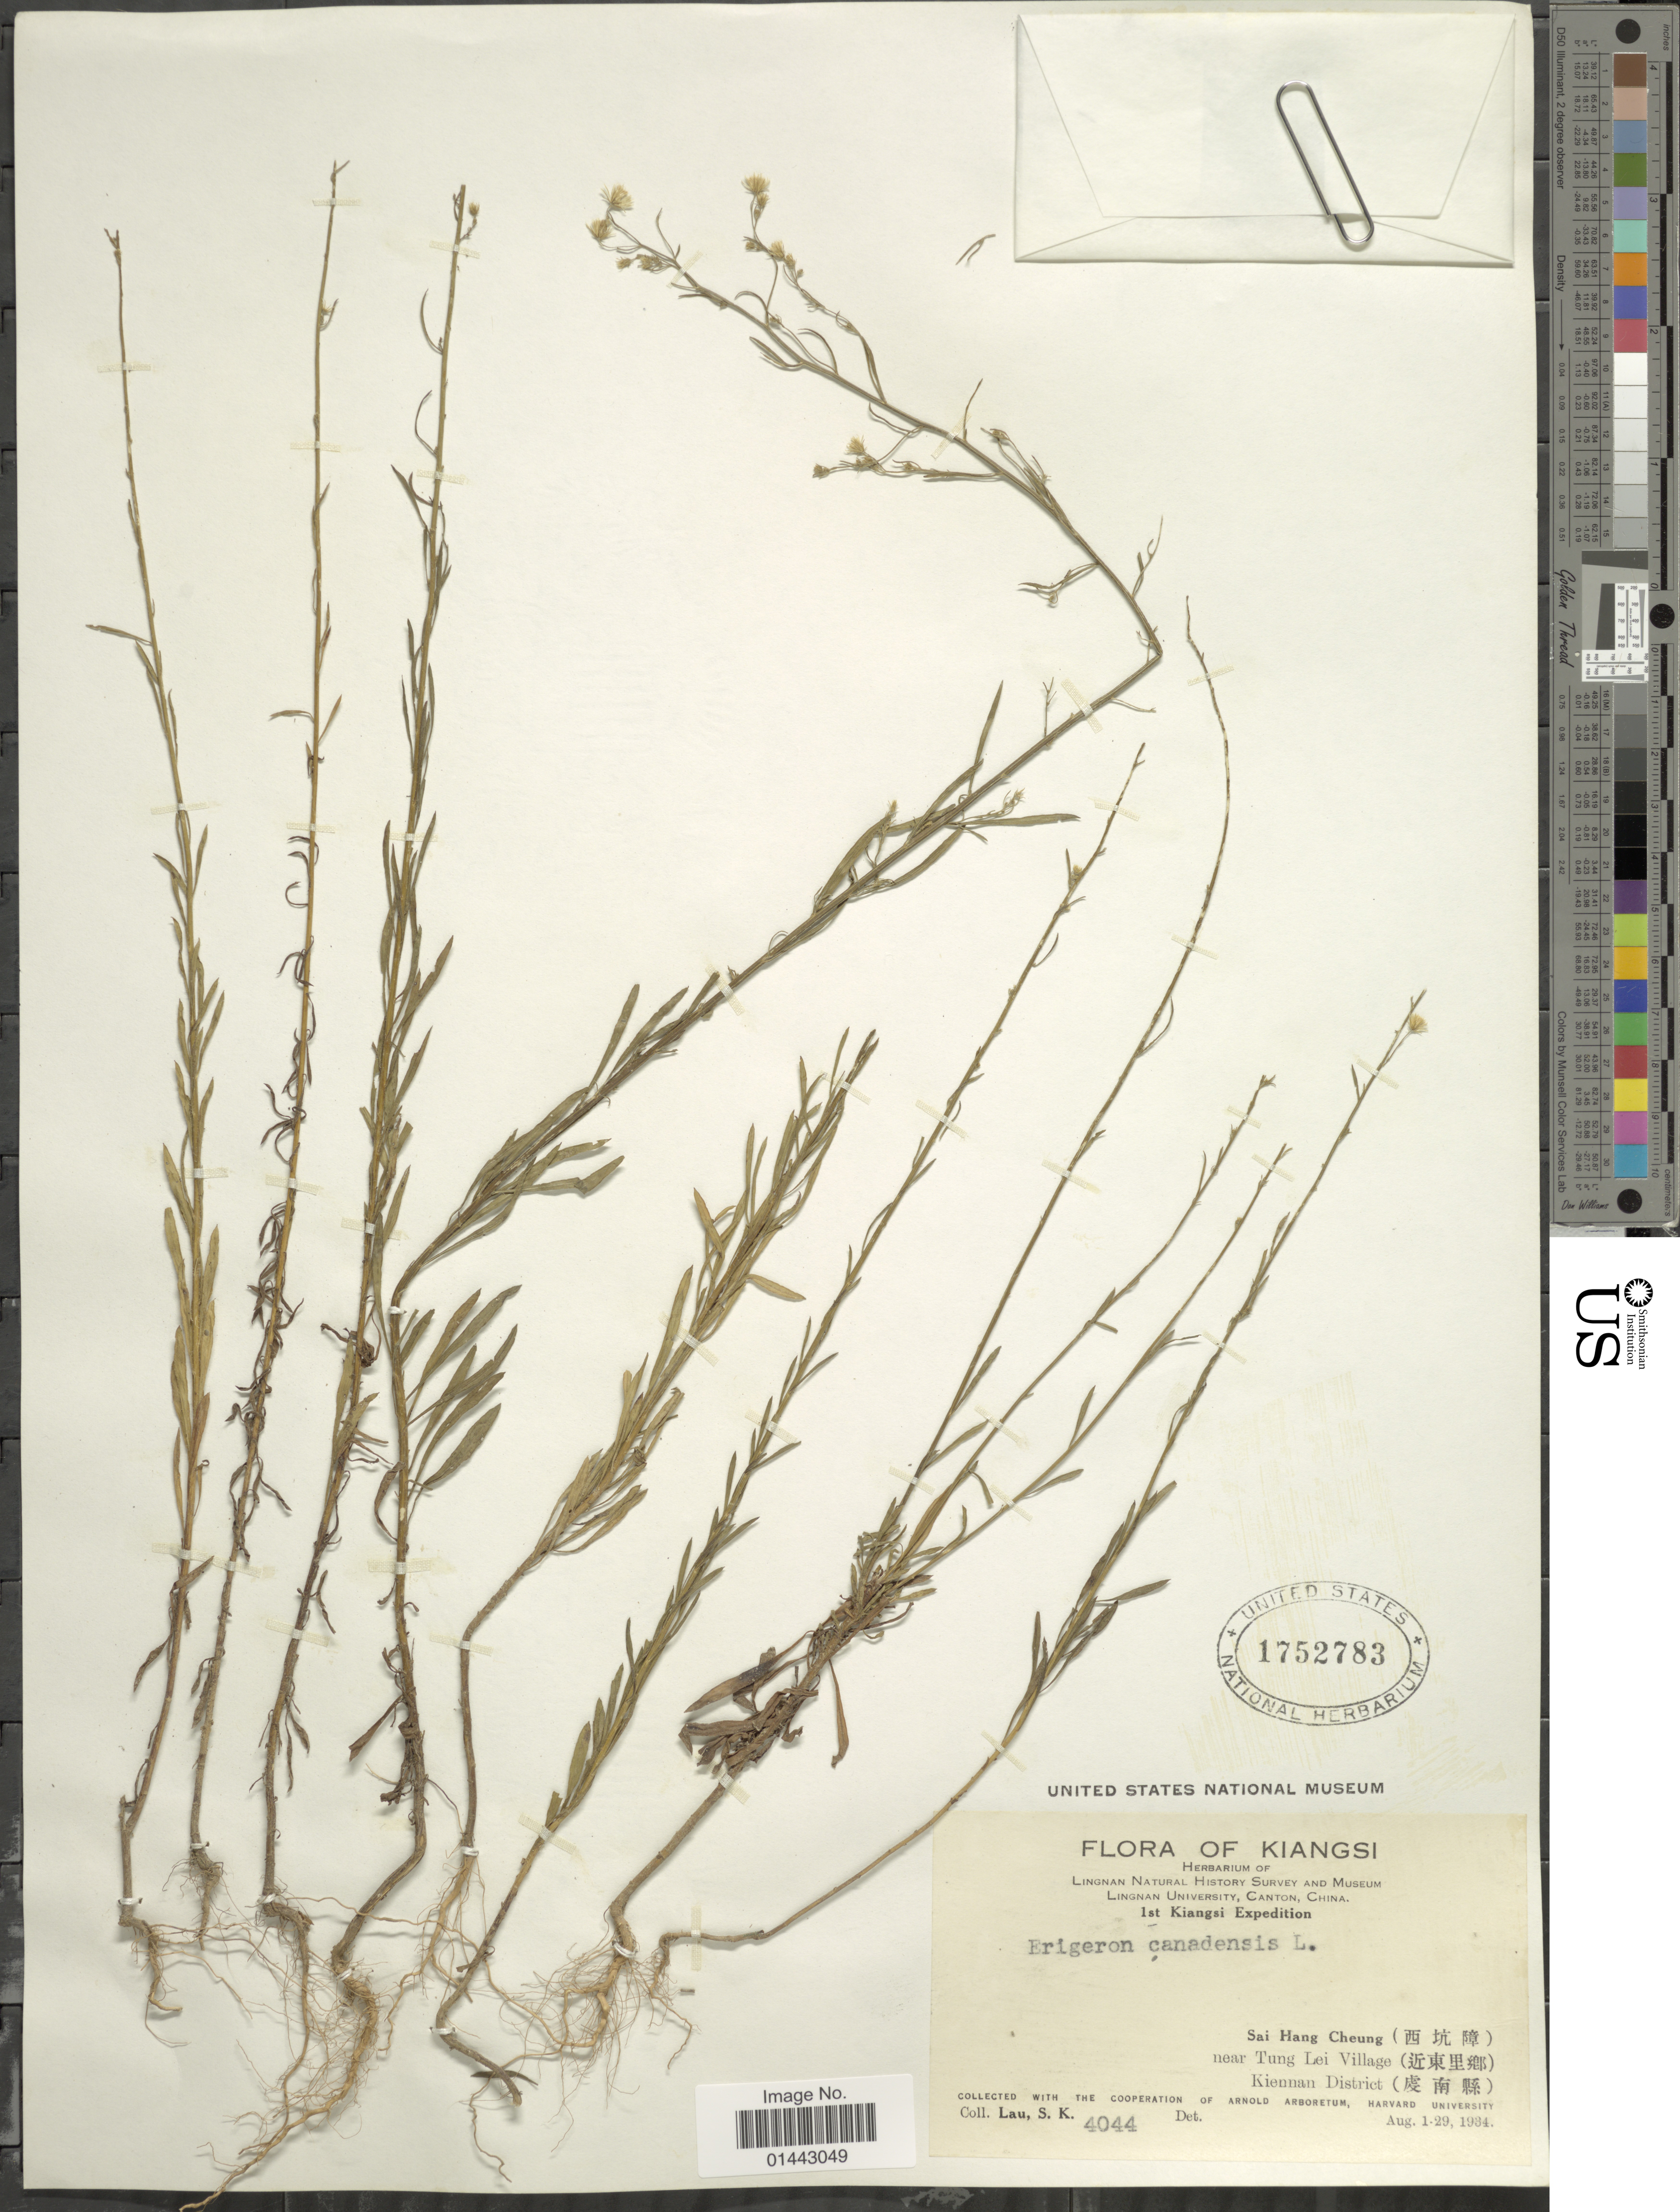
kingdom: Plantae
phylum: Tracheophyta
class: Magnoliopsida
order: Asterales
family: Asteraceae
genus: Erigeron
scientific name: Erigeron canadensis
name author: L.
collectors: S. K. Lau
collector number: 4044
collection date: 1934-08-01/1934-08-29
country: China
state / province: Jiangxi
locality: Kiangsi, Sai Hang Cheung, near Tung Lei Village, Kiennan District.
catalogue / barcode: US 1752783